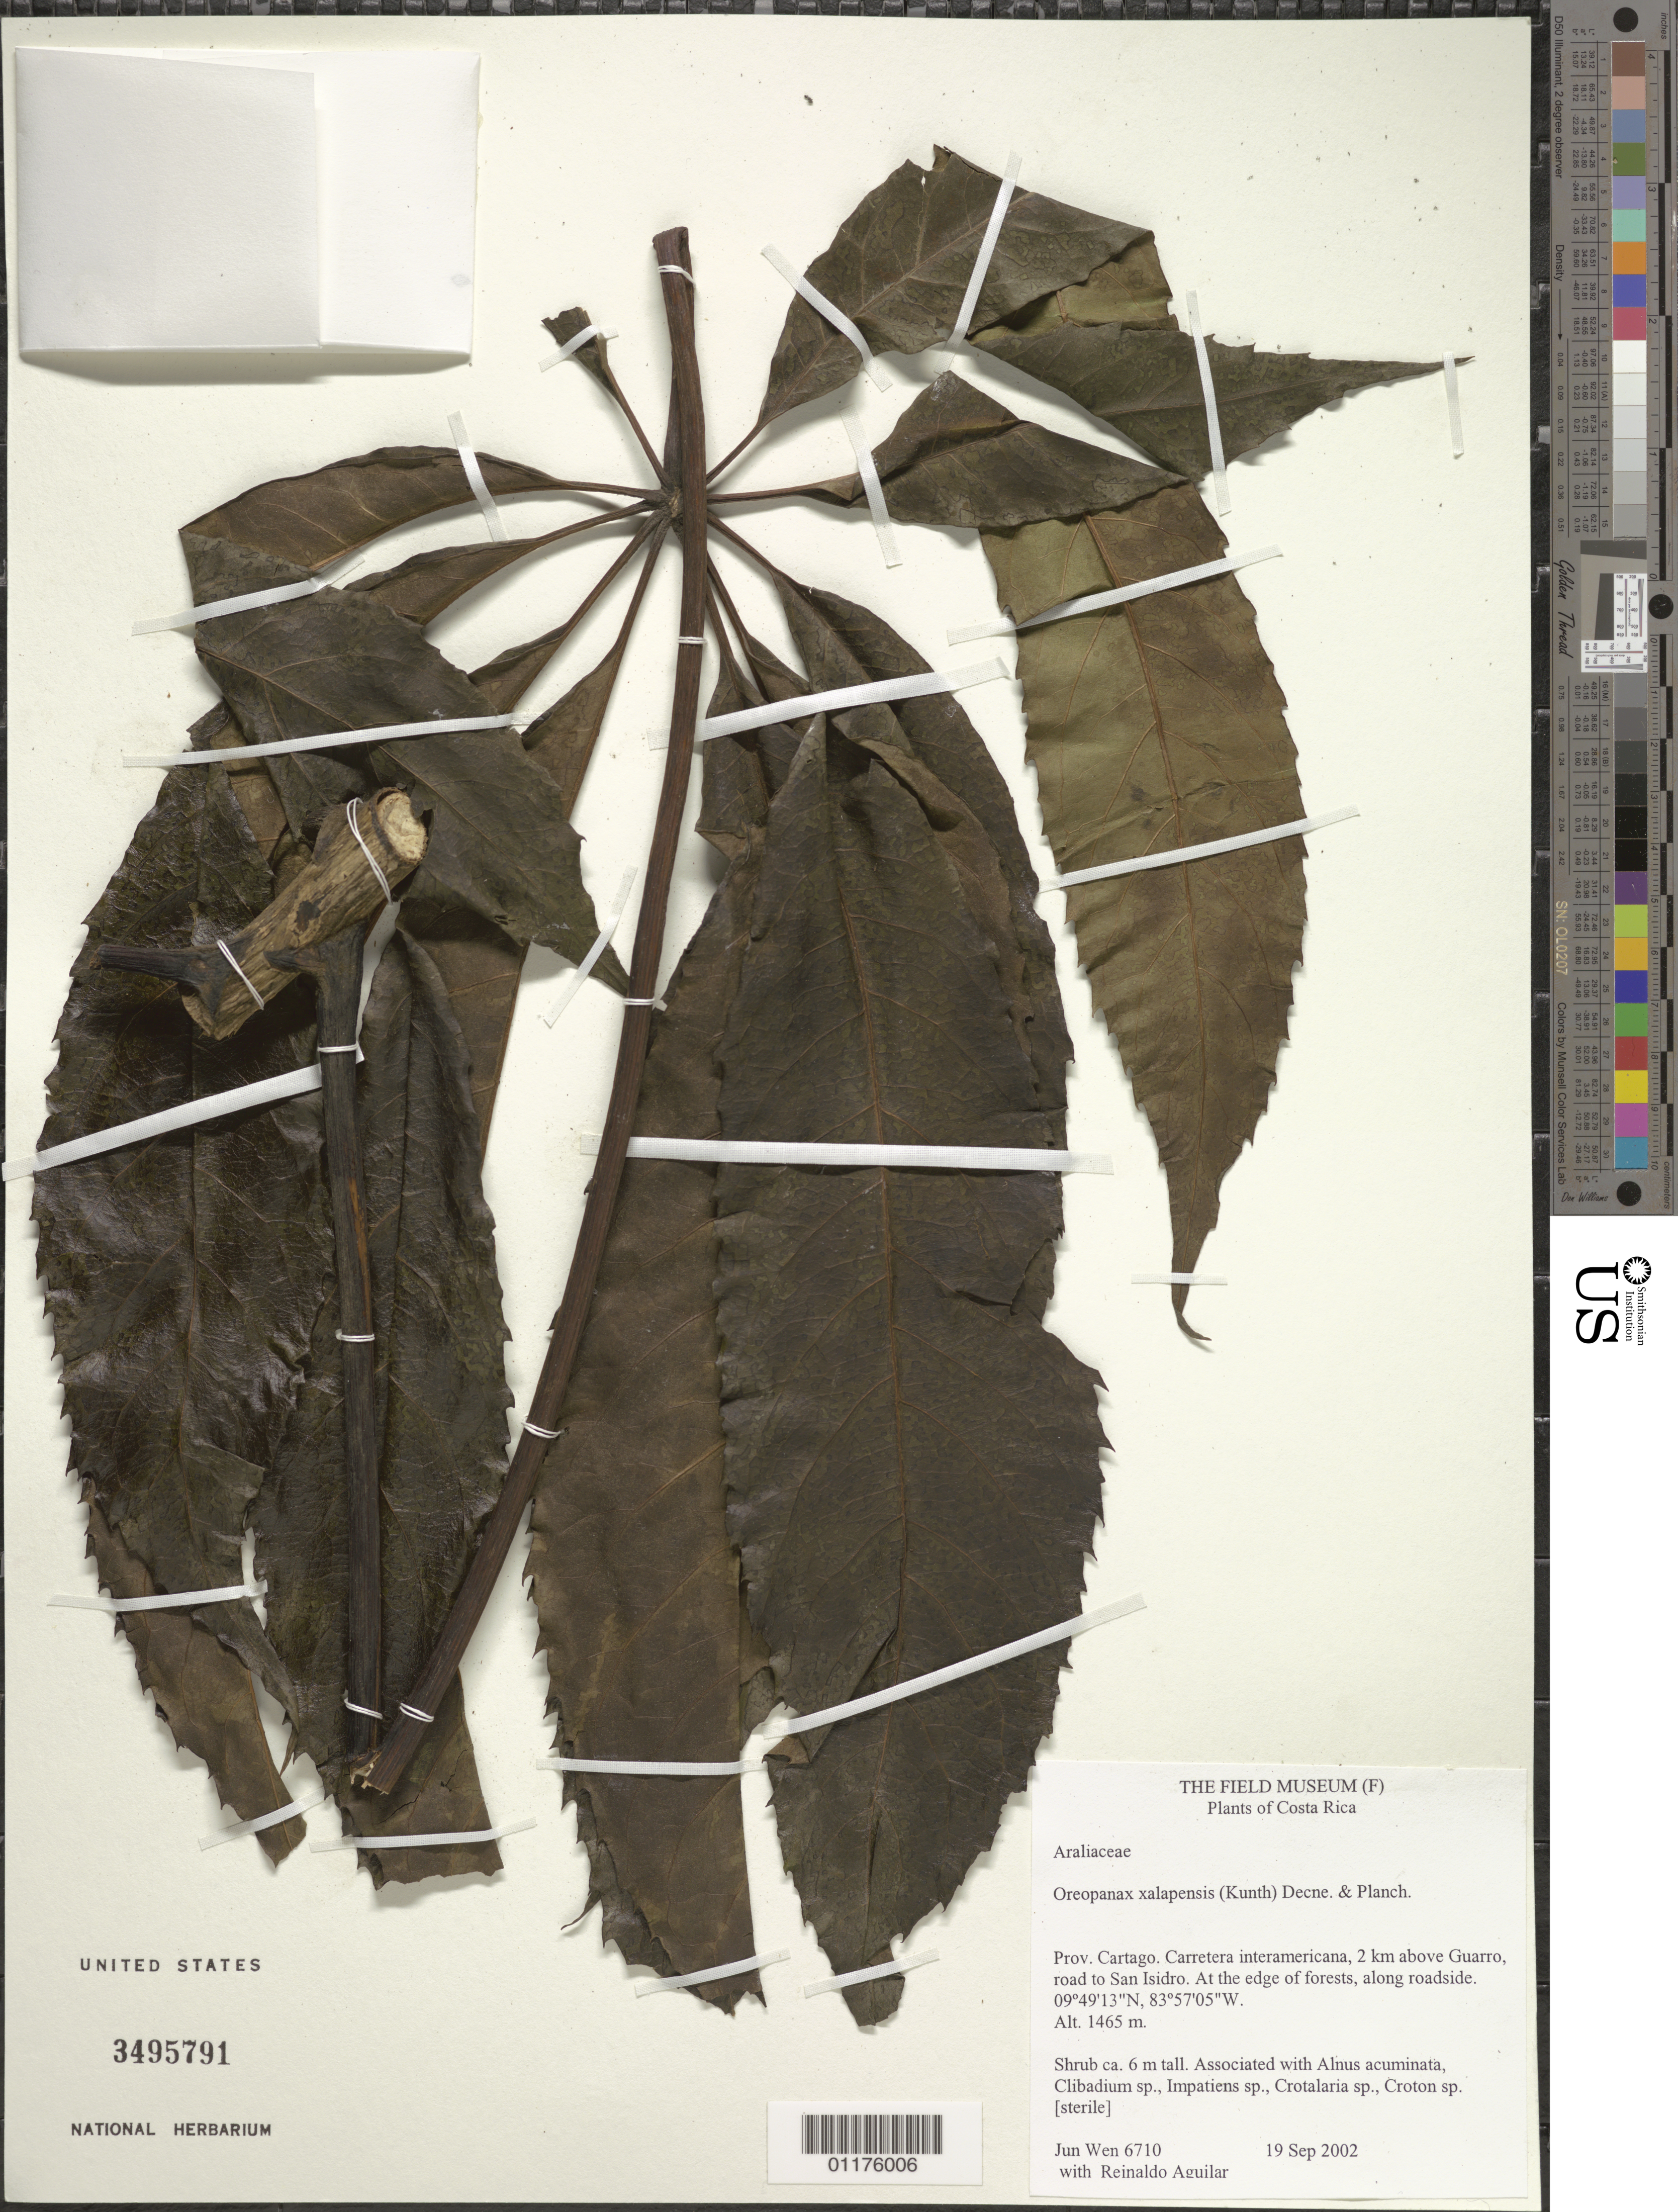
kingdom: Plantae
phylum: Tracheophyta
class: Magnoliopsida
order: Apiales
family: Araliaceae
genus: Oreopanax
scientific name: Oreopanax xalapensis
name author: (Kunth) Decne. & Planch.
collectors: J. Wen & R. Aguilar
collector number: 6710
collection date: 2002-09-19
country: Costa Rica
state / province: Cartago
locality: Carretera interamericana, 2 km above Guarro, road to San Isidro.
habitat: At the edge of forests, along roadside.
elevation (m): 1465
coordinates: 09 49 13 N, 83 57 05 W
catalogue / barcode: US 3495791